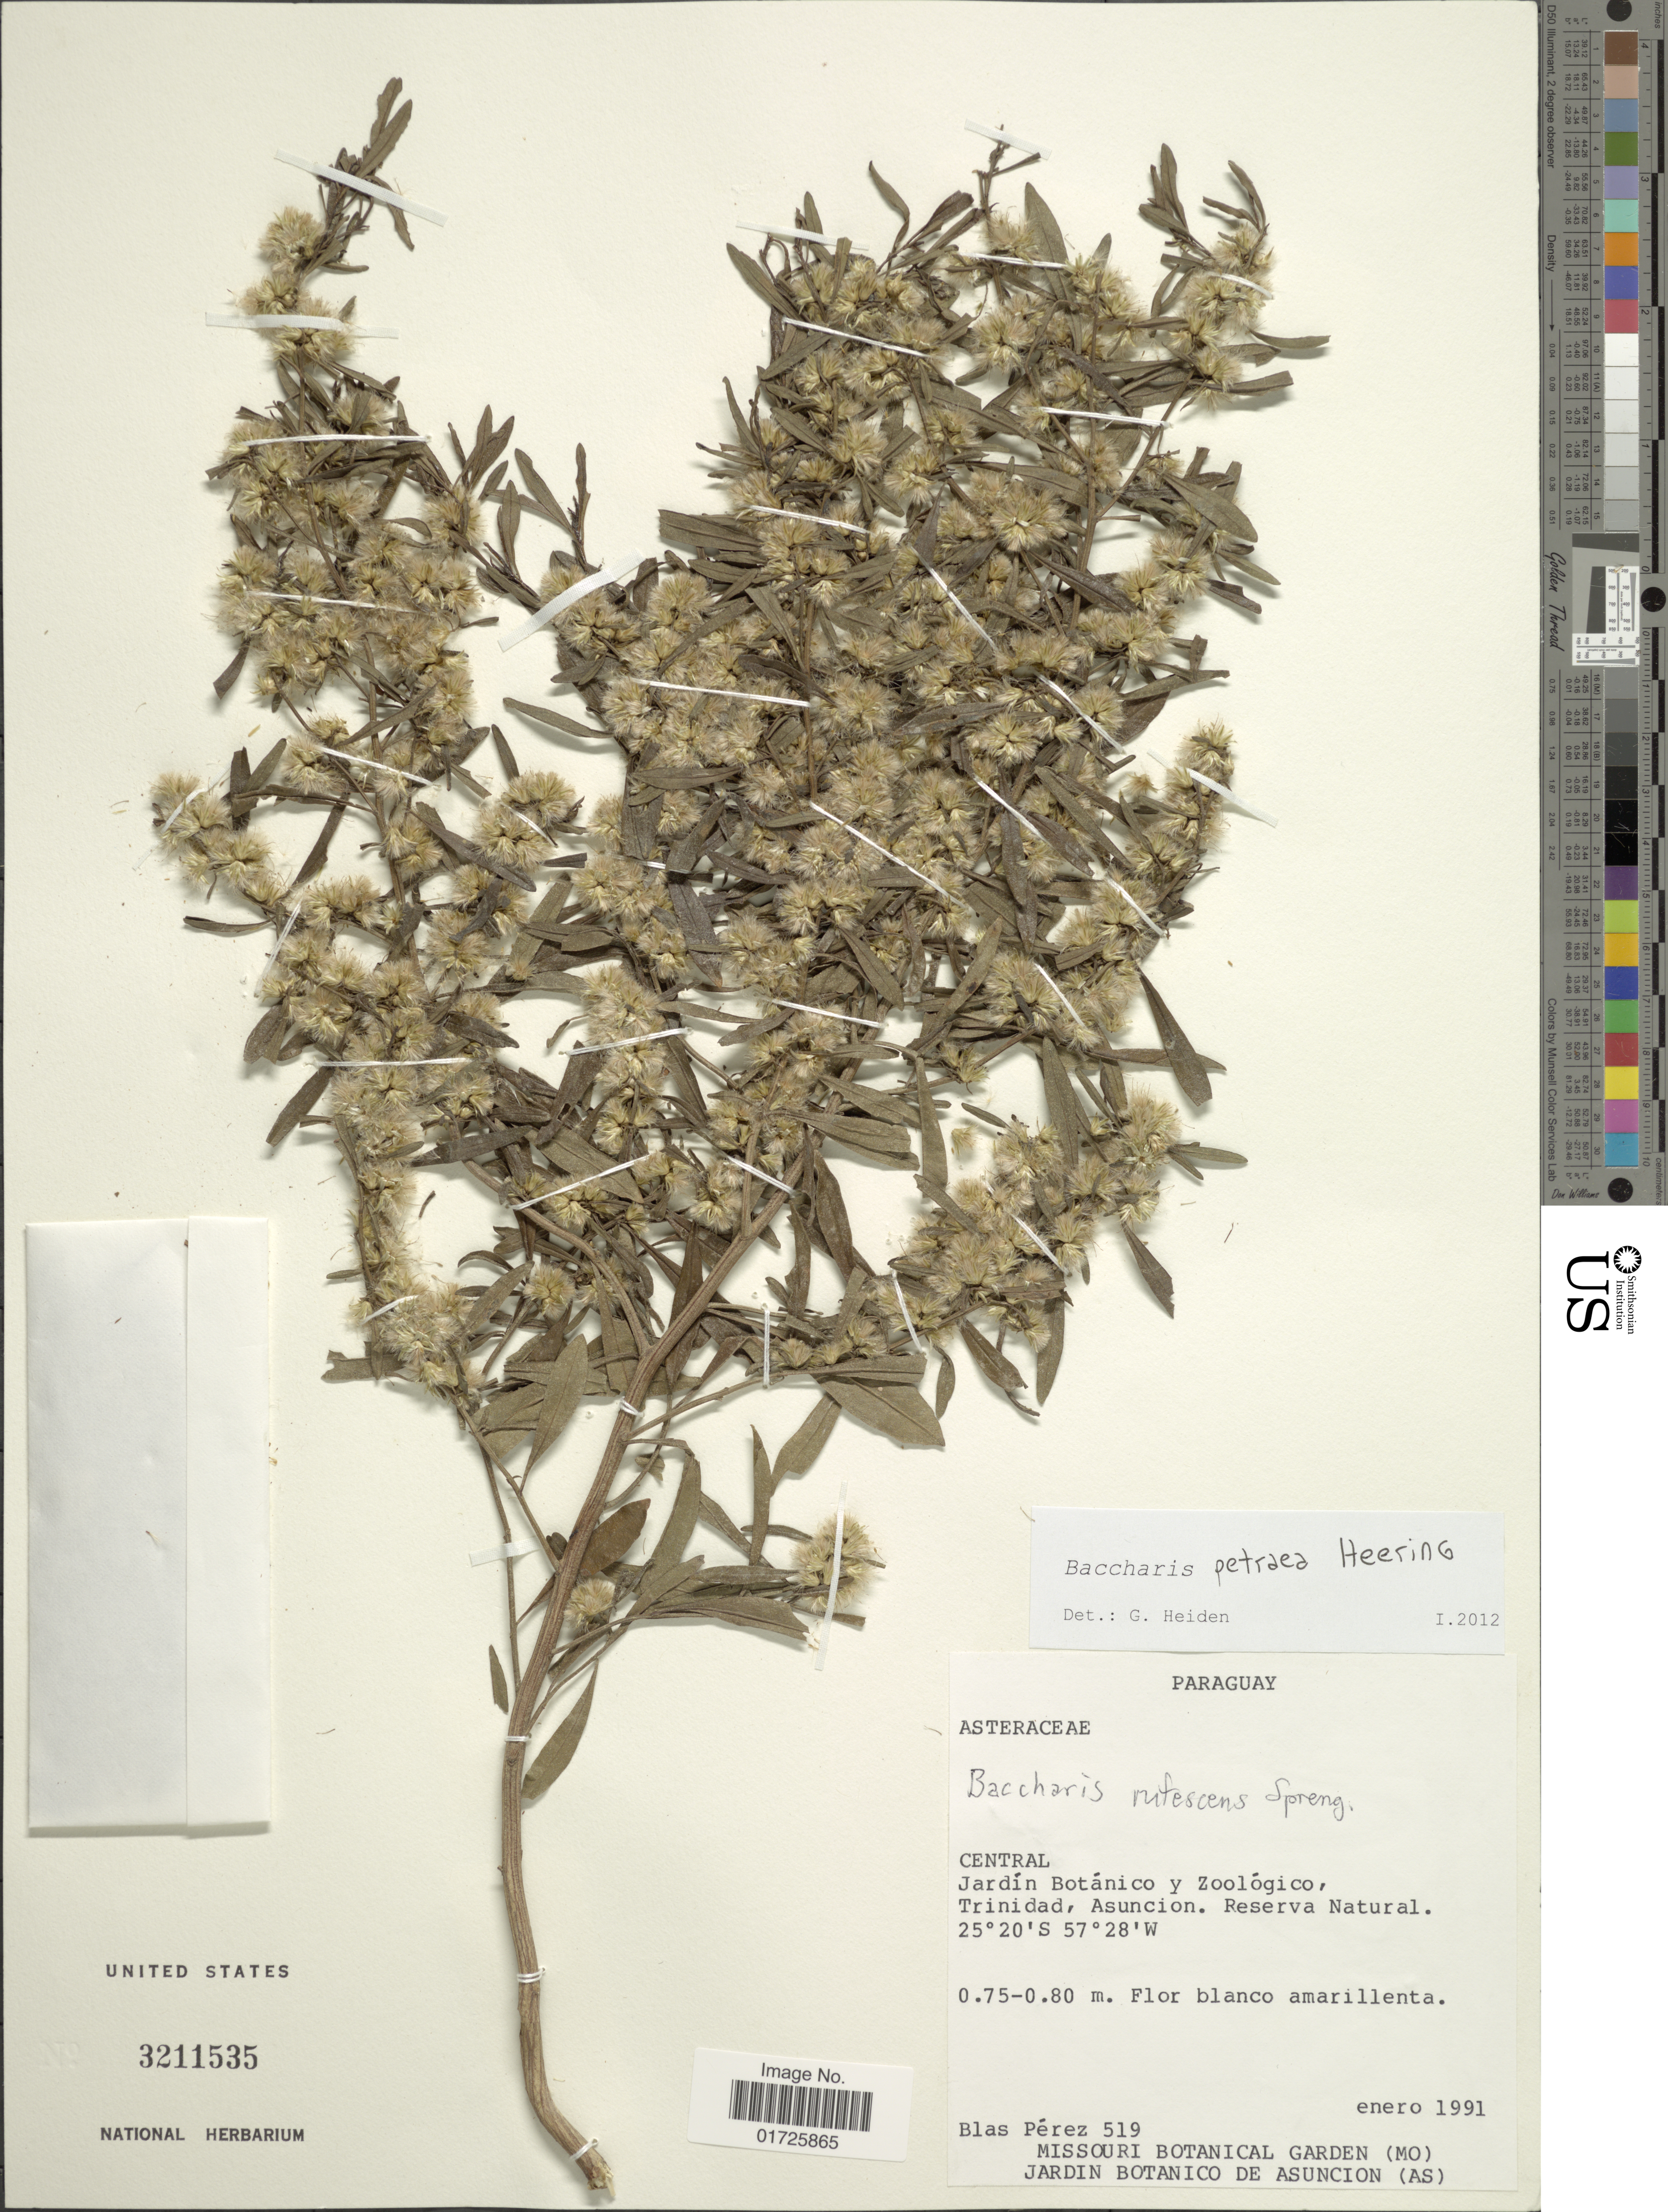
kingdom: Plantae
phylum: Tracheophyta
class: Magnoliopsida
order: Asterales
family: Asteraceae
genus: Baccharis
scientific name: Baccharis petraea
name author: Herring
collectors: B. Pérez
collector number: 519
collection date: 1991-01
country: Paraguay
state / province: Central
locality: Central. Jardín Botánico y Zoológico, Trinidad, Asuncion. Reserva Natural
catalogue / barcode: US 3211535